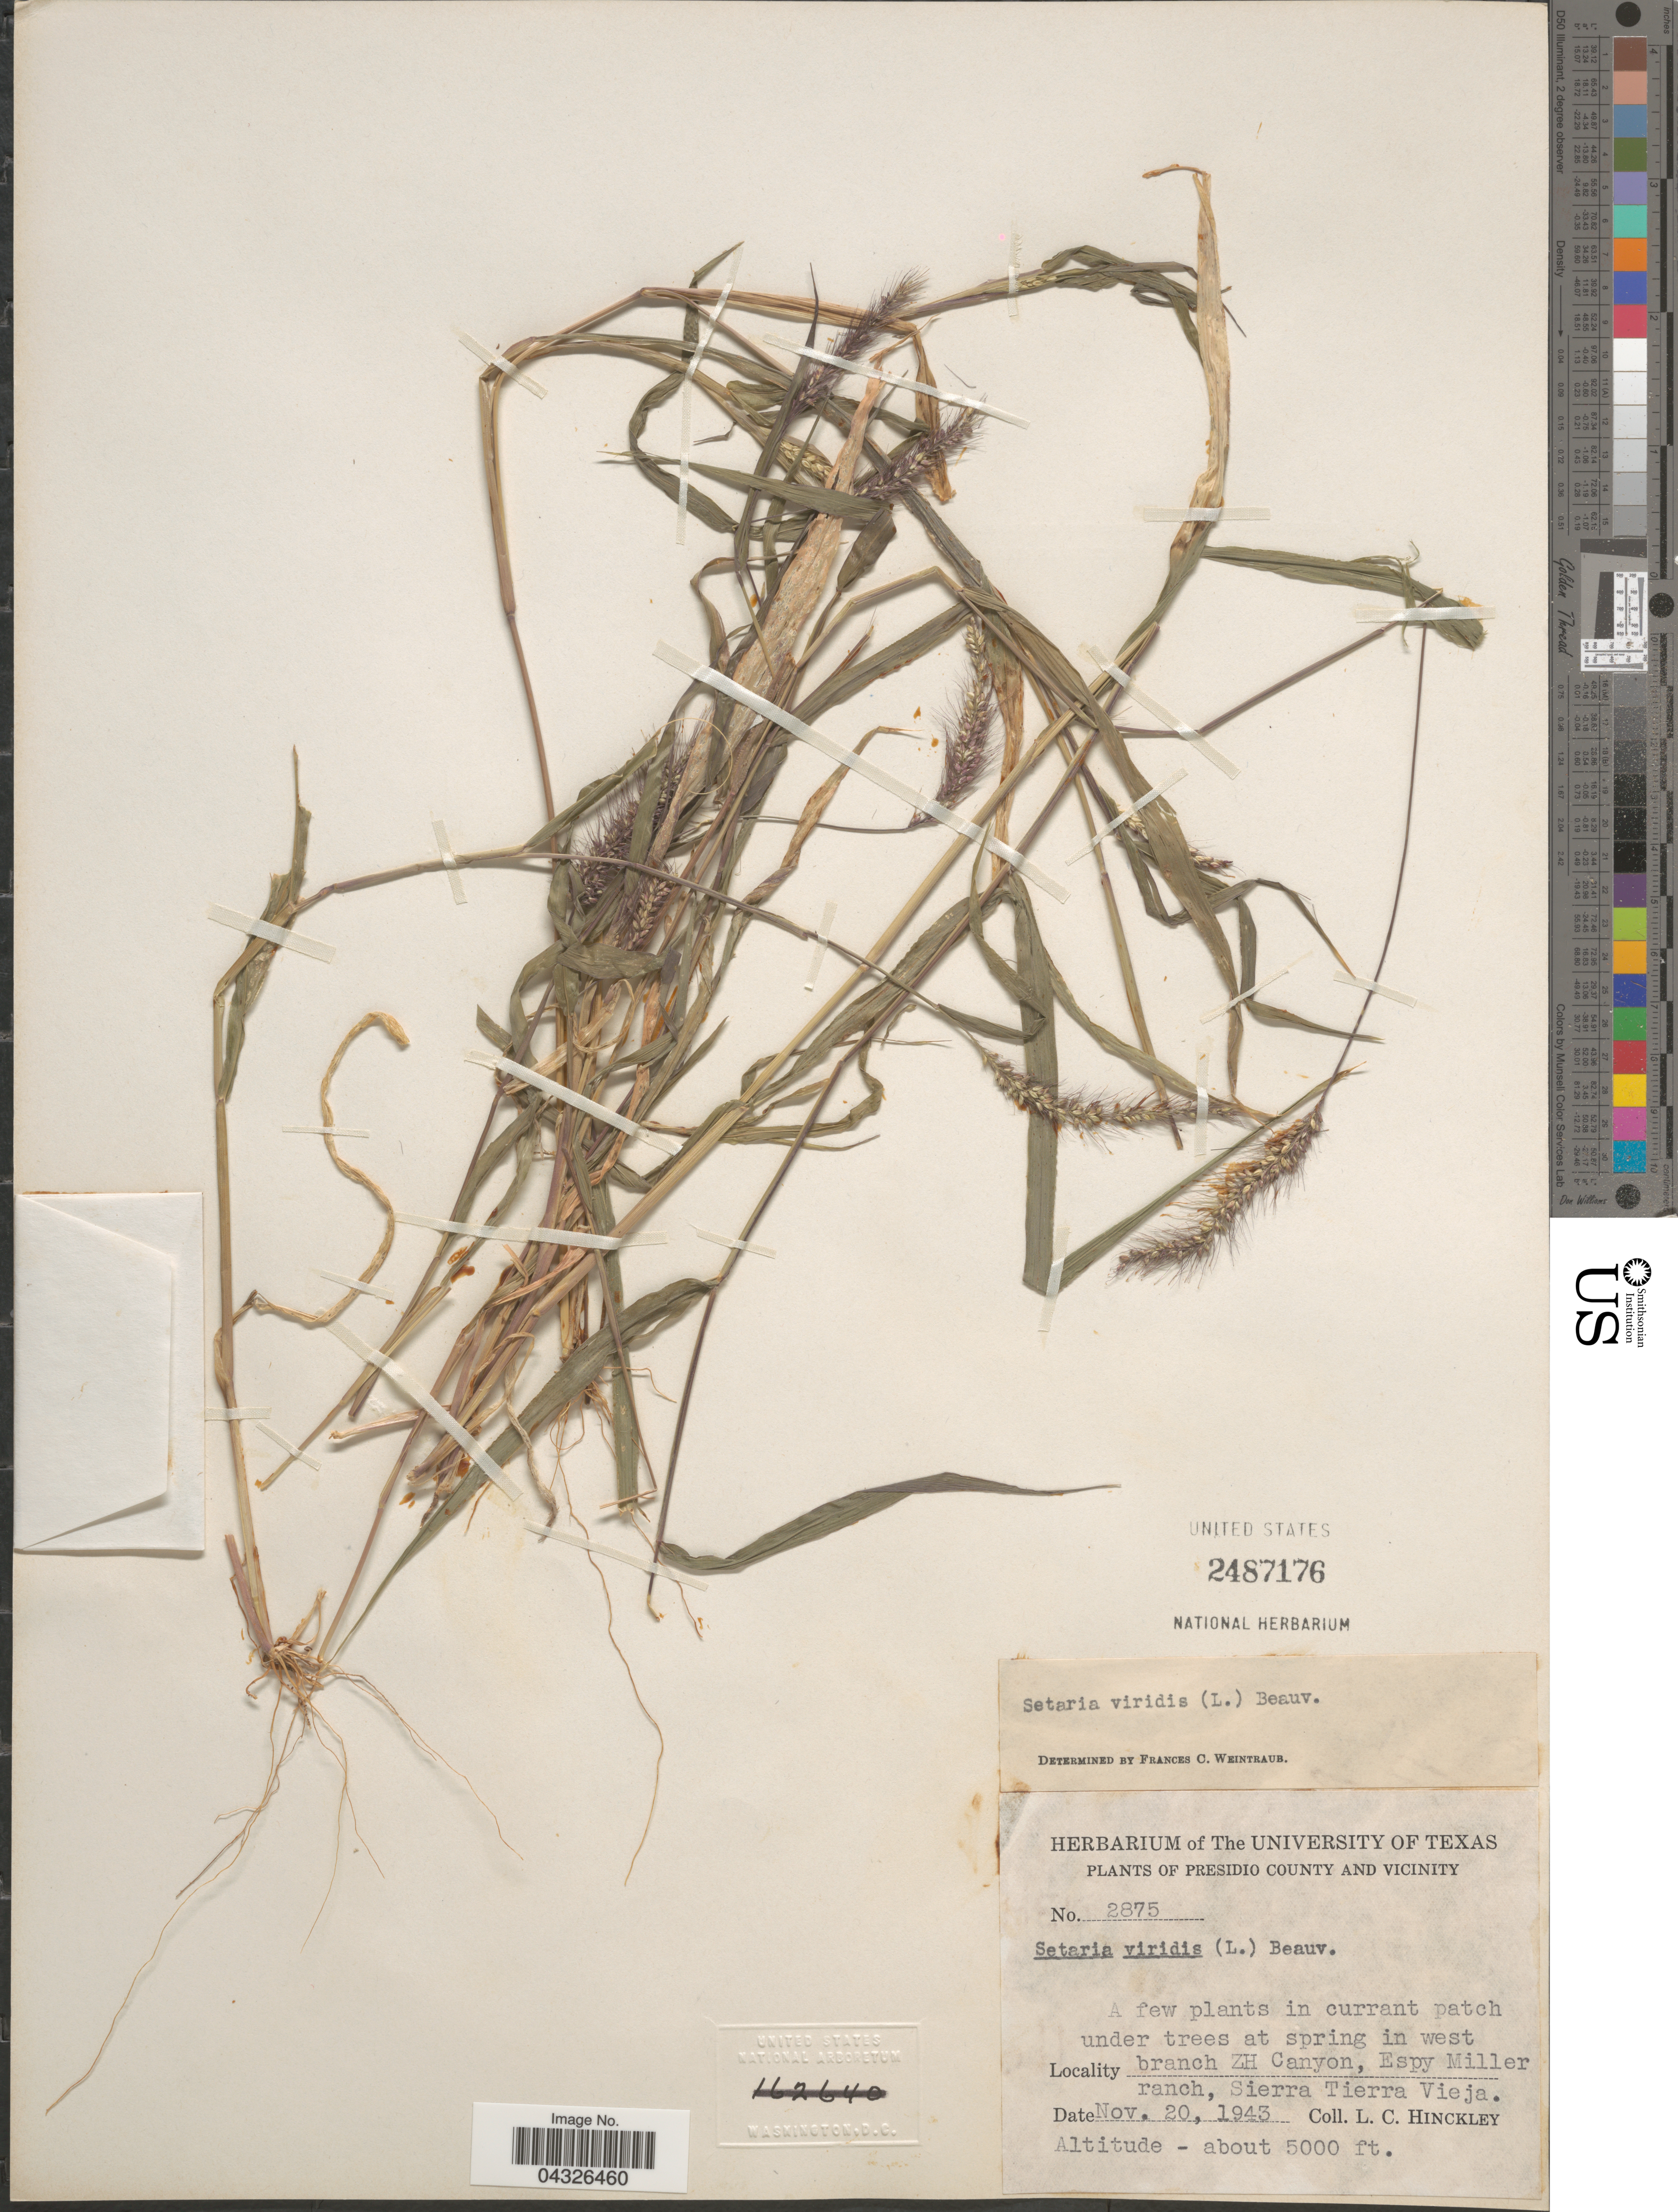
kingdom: Plantae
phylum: Tracheophyta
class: Liliopsida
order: Poales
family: Poaceae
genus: Setaria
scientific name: Setaria viridis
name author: (L.) P. Beauv.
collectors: L. Hinckley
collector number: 2875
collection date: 1943-11-20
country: United States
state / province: Texas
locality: Presidio County and Vicinity. A few plants in currant patch under trees at spring in west branch ZH Canyon, Espy Miller ranch, Sierra Tierra Vieja.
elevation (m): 1524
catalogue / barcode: US 2487176